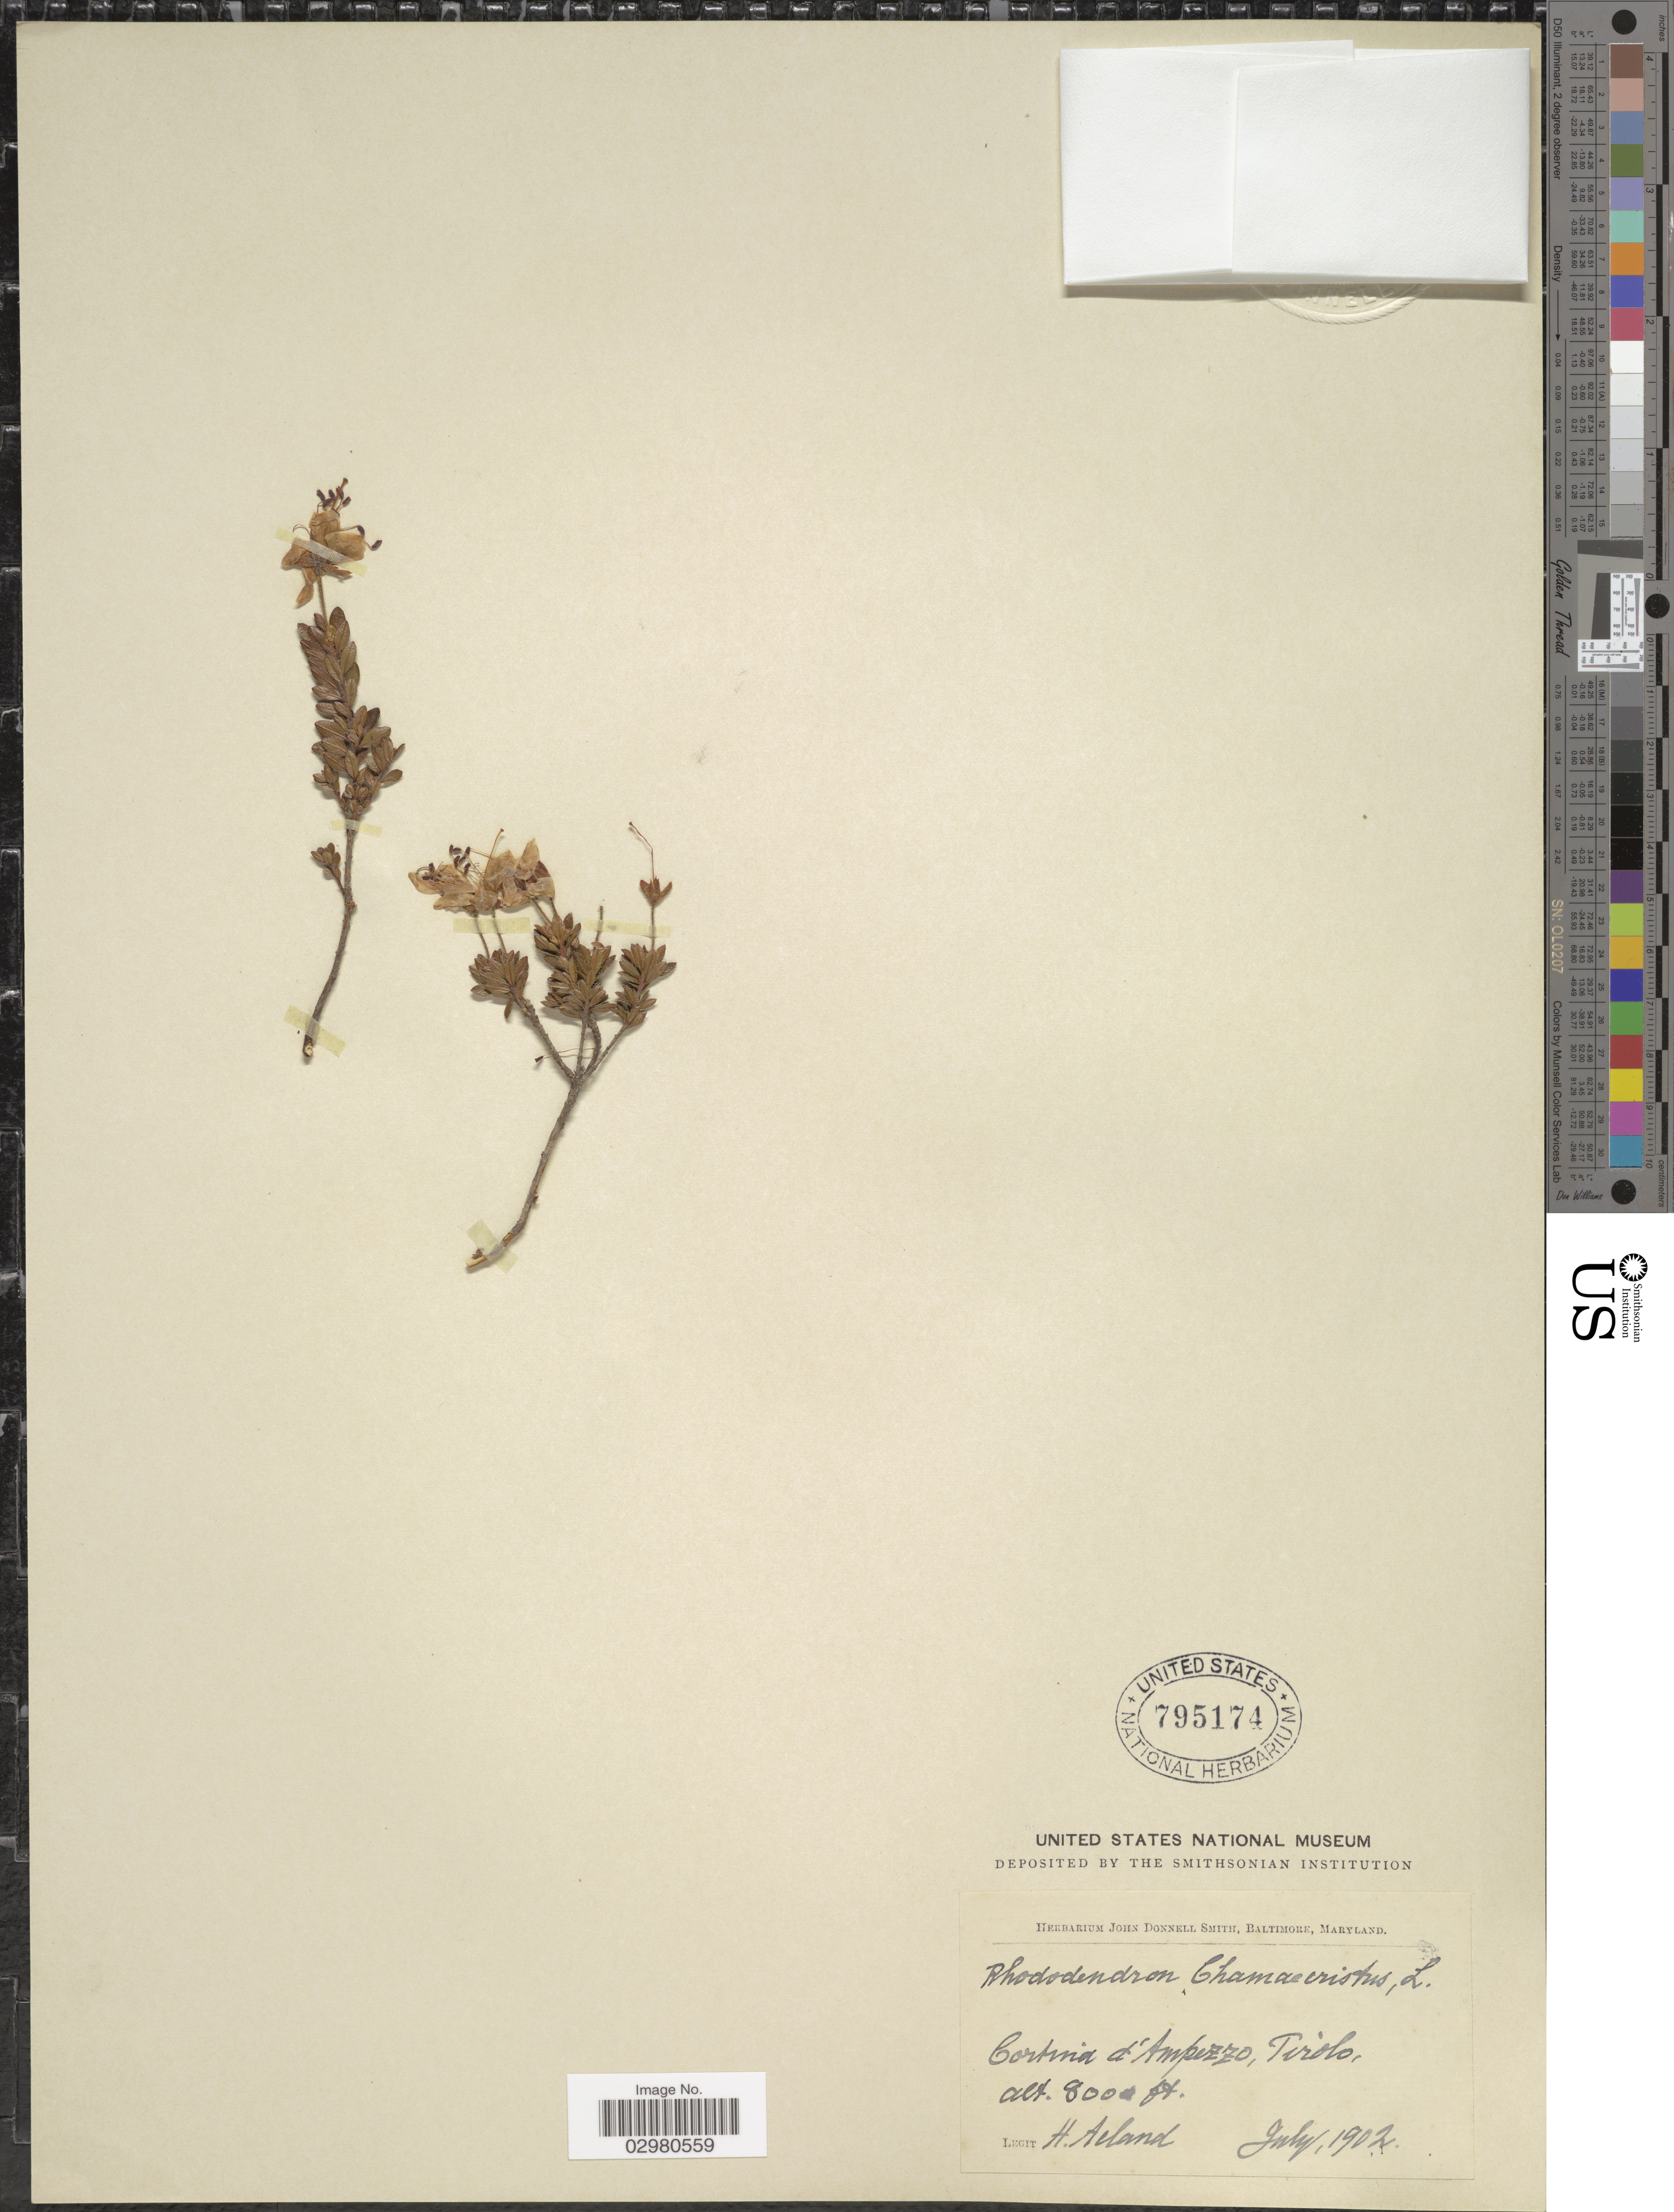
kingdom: Plantae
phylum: Tracheophyta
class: Magnoliopsida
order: Ericales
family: Ericaceae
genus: Rhodothamnus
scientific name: Rhodothamnus chamaecistus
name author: (L.) Rchb.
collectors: H. Acland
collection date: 1902-07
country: Italy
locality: Cortina d'Ampezzo, Tirolo.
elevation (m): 244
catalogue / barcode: US 795174